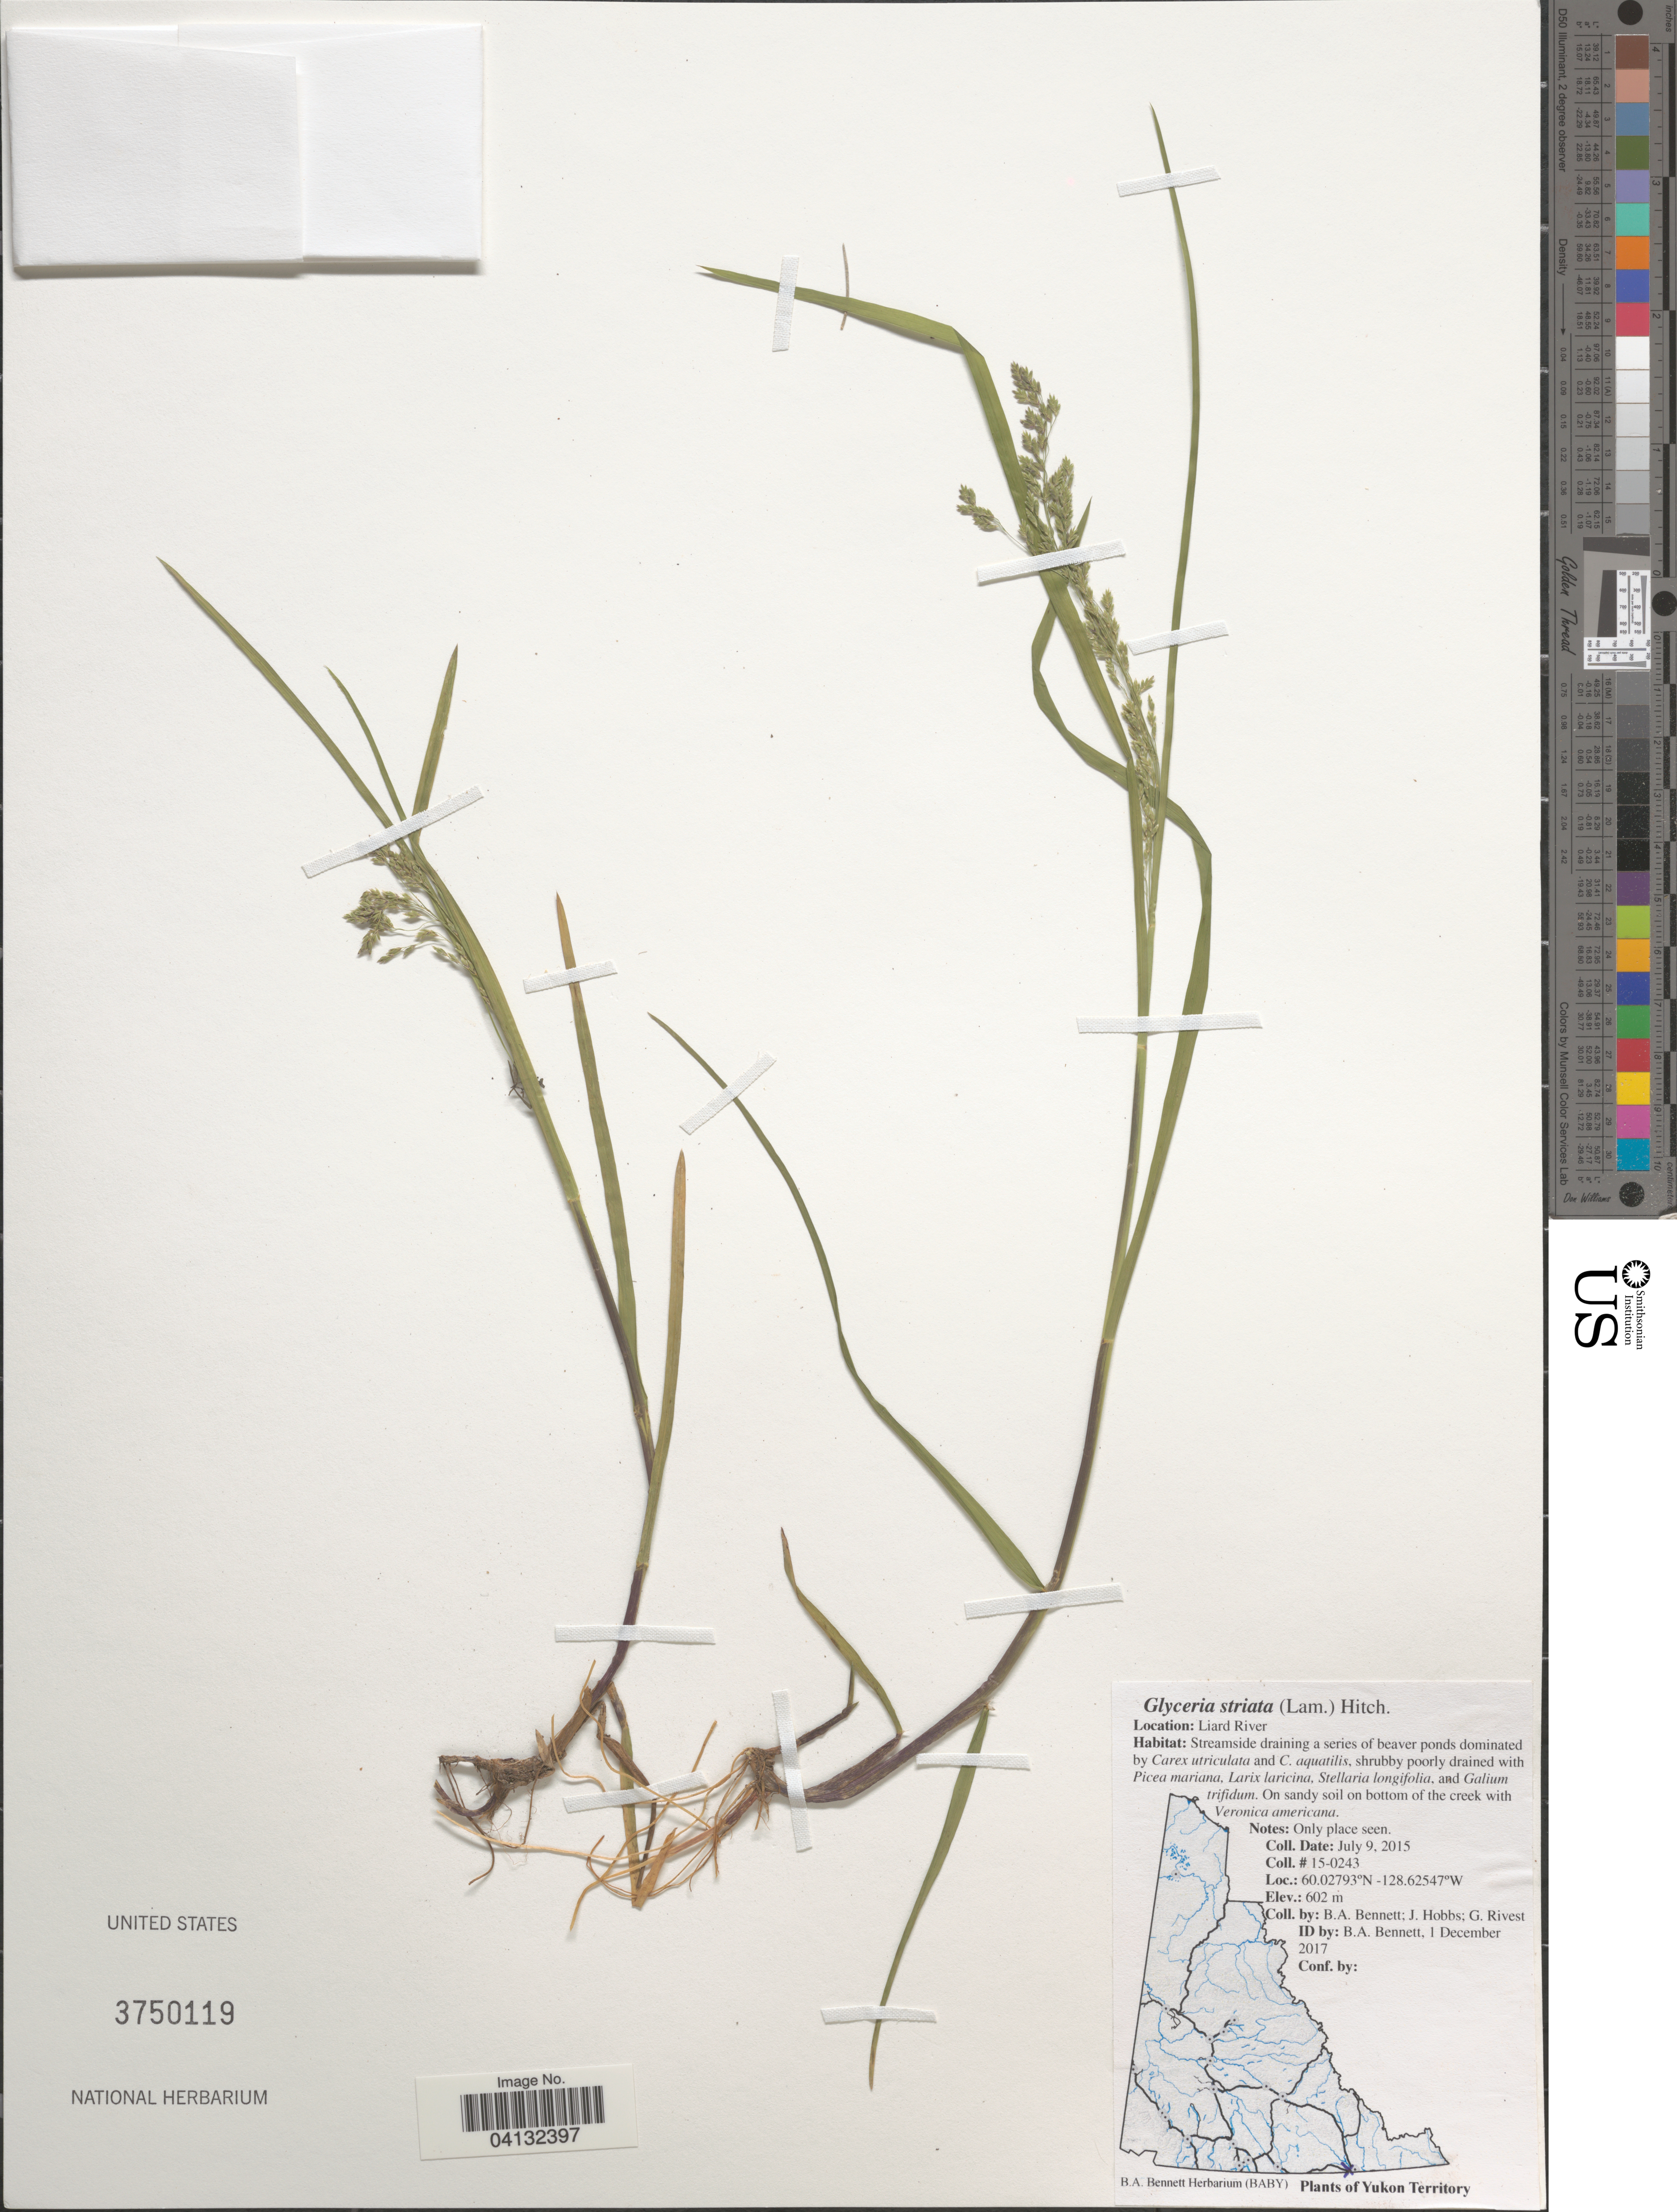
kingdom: Plantae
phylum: Tracheophyta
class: Liliopsida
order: Poales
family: Poaceae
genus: Glyceria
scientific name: Glyceria striata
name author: (Lam.) Hitchc.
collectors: B. A. Bennett, J. Hobbs & G. Rivest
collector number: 15-0243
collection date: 2015-07-09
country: Canada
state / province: Yukon Territory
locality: Liard River.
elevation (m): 602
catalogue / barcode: US 3750119